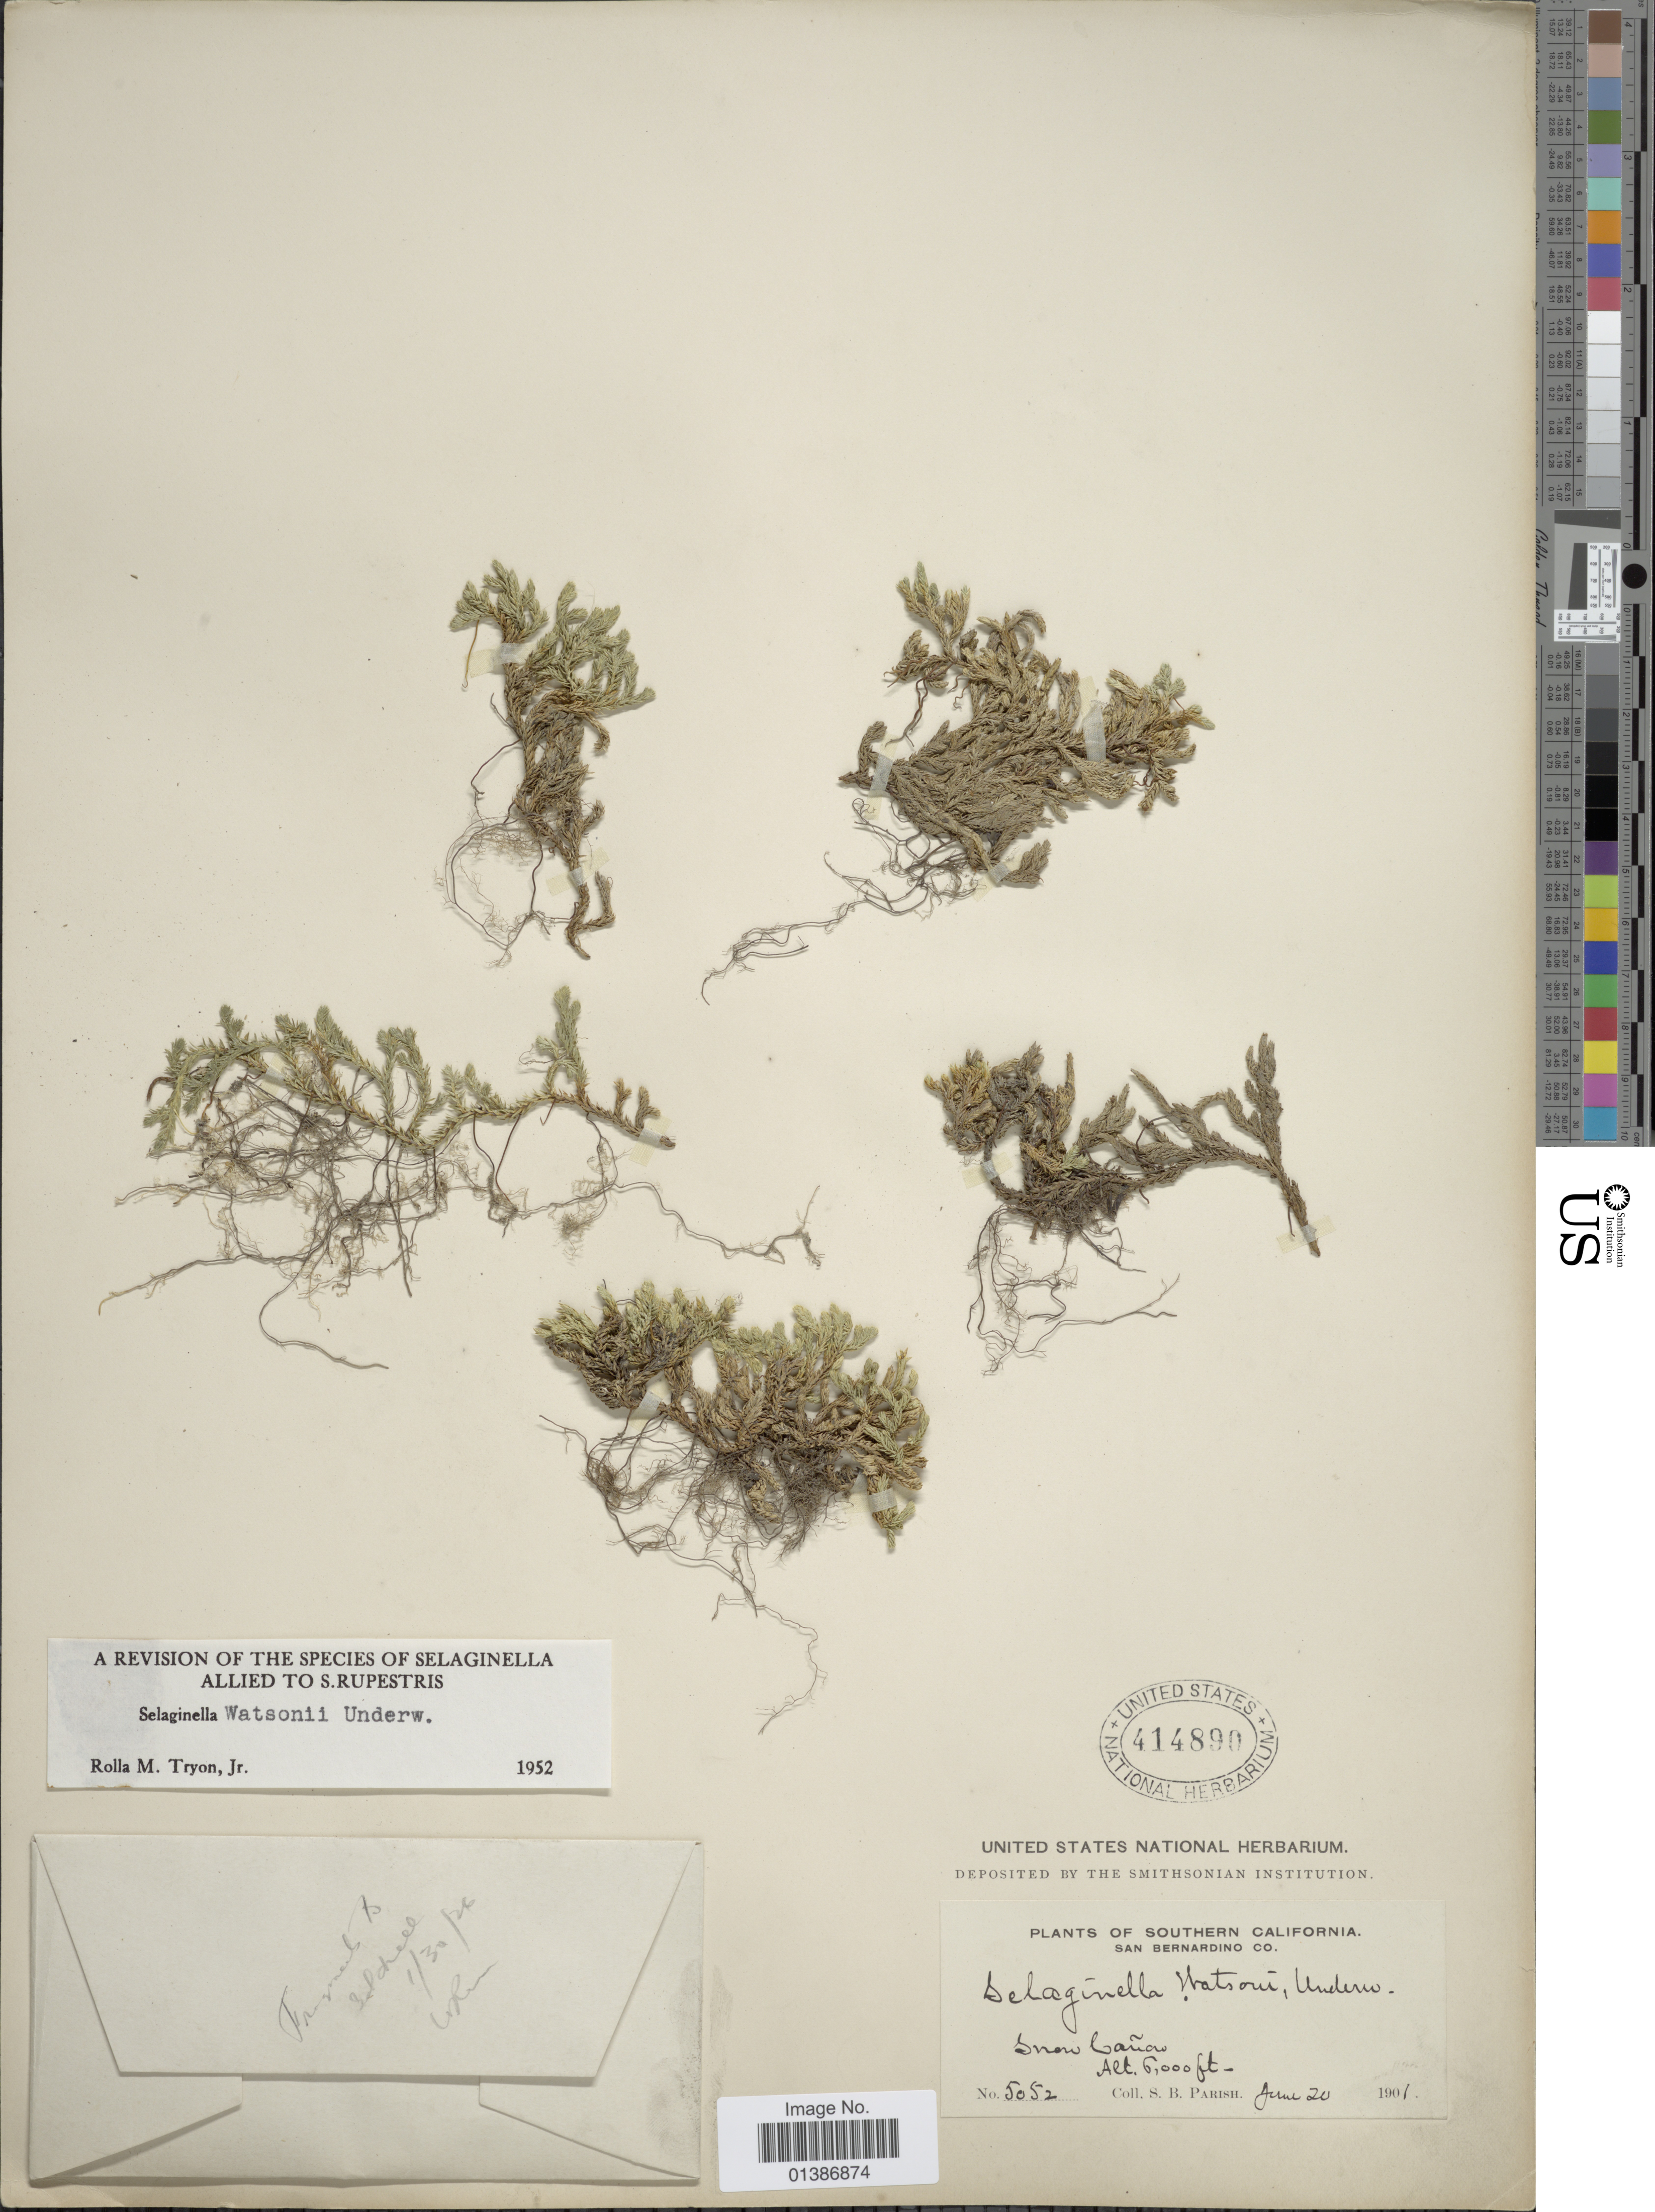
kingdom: Plantae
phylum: Tracheophyta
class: Lycopodiopsida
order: Selaginellales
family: Selaginellaceae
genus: Selaginella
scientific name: Selaginella watsonii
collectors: S. B. Parish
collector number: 5052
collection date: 1901-06-20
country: United States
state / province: California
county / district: San Bernardino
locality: Southern California, San Bernardino Co. Snow Cañon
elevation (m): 1829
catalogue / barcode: US 414890